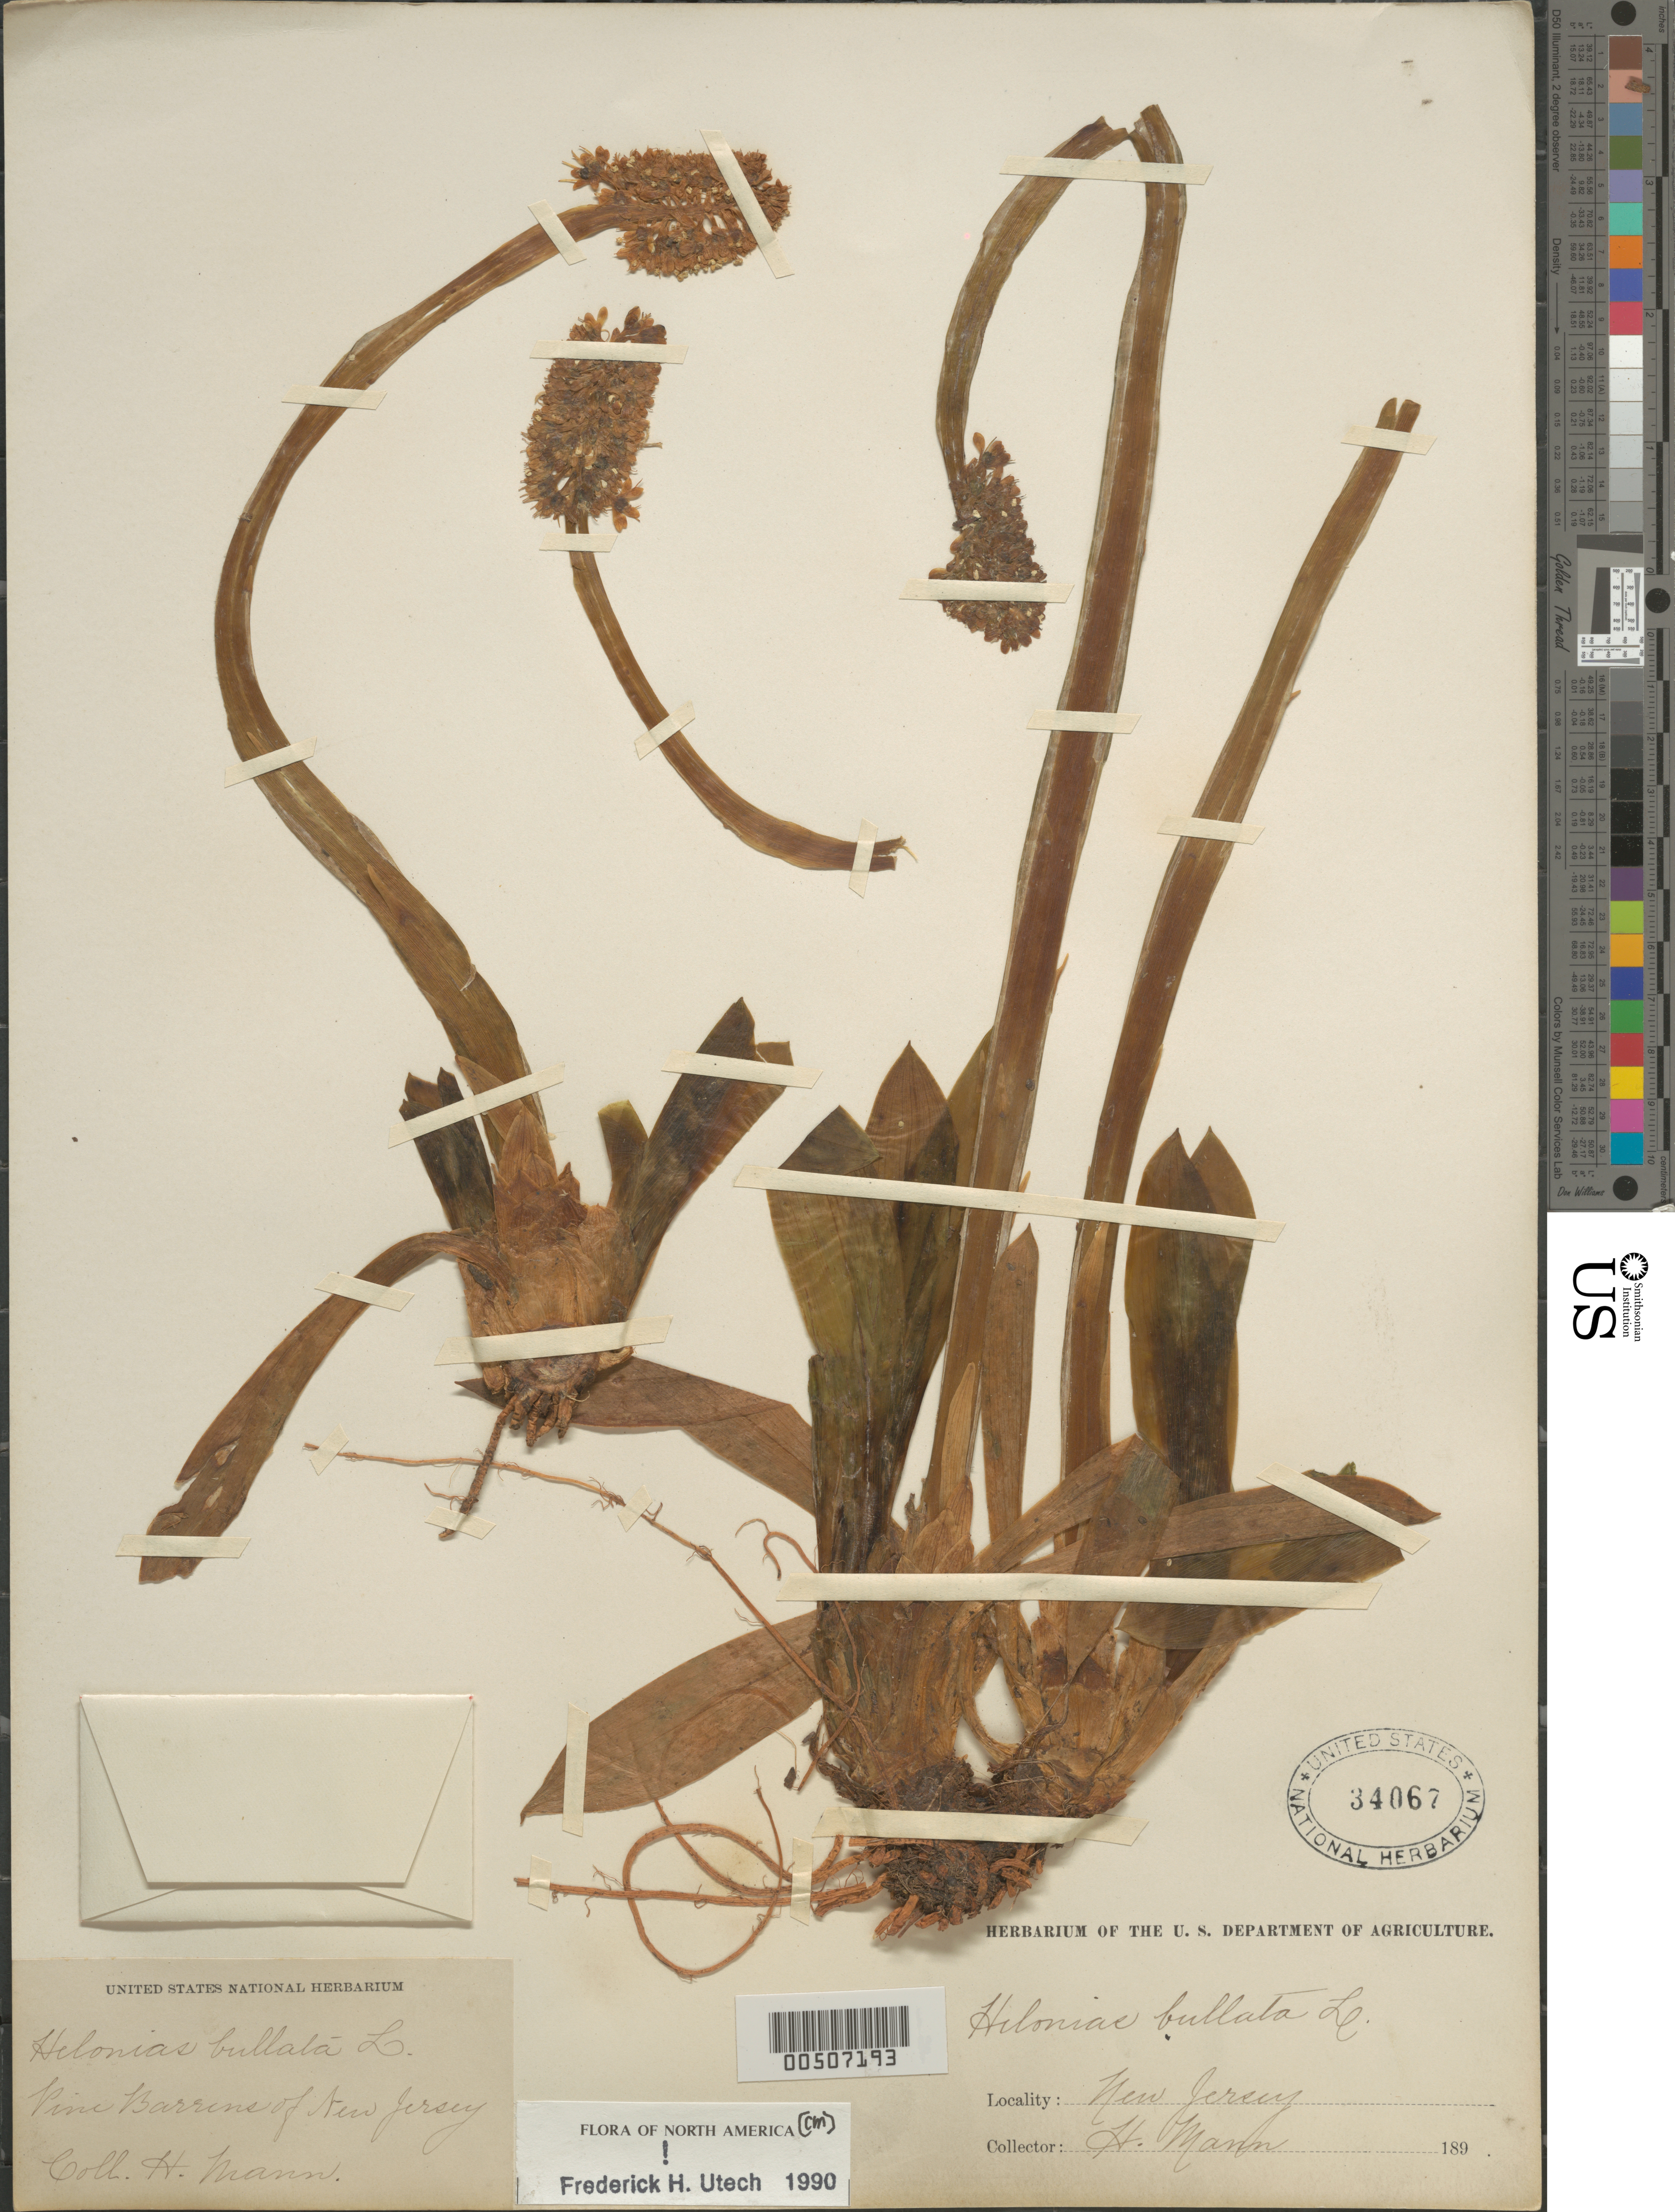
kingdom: Plantae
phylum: Tracheophyta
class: Liliopsida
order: Liliales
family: Melanthiaceae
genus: Helonias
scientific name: Helonias bullata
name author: L.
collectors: H. Mann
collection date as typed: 189-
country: United States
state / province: New Jersey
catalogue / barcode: US 34067